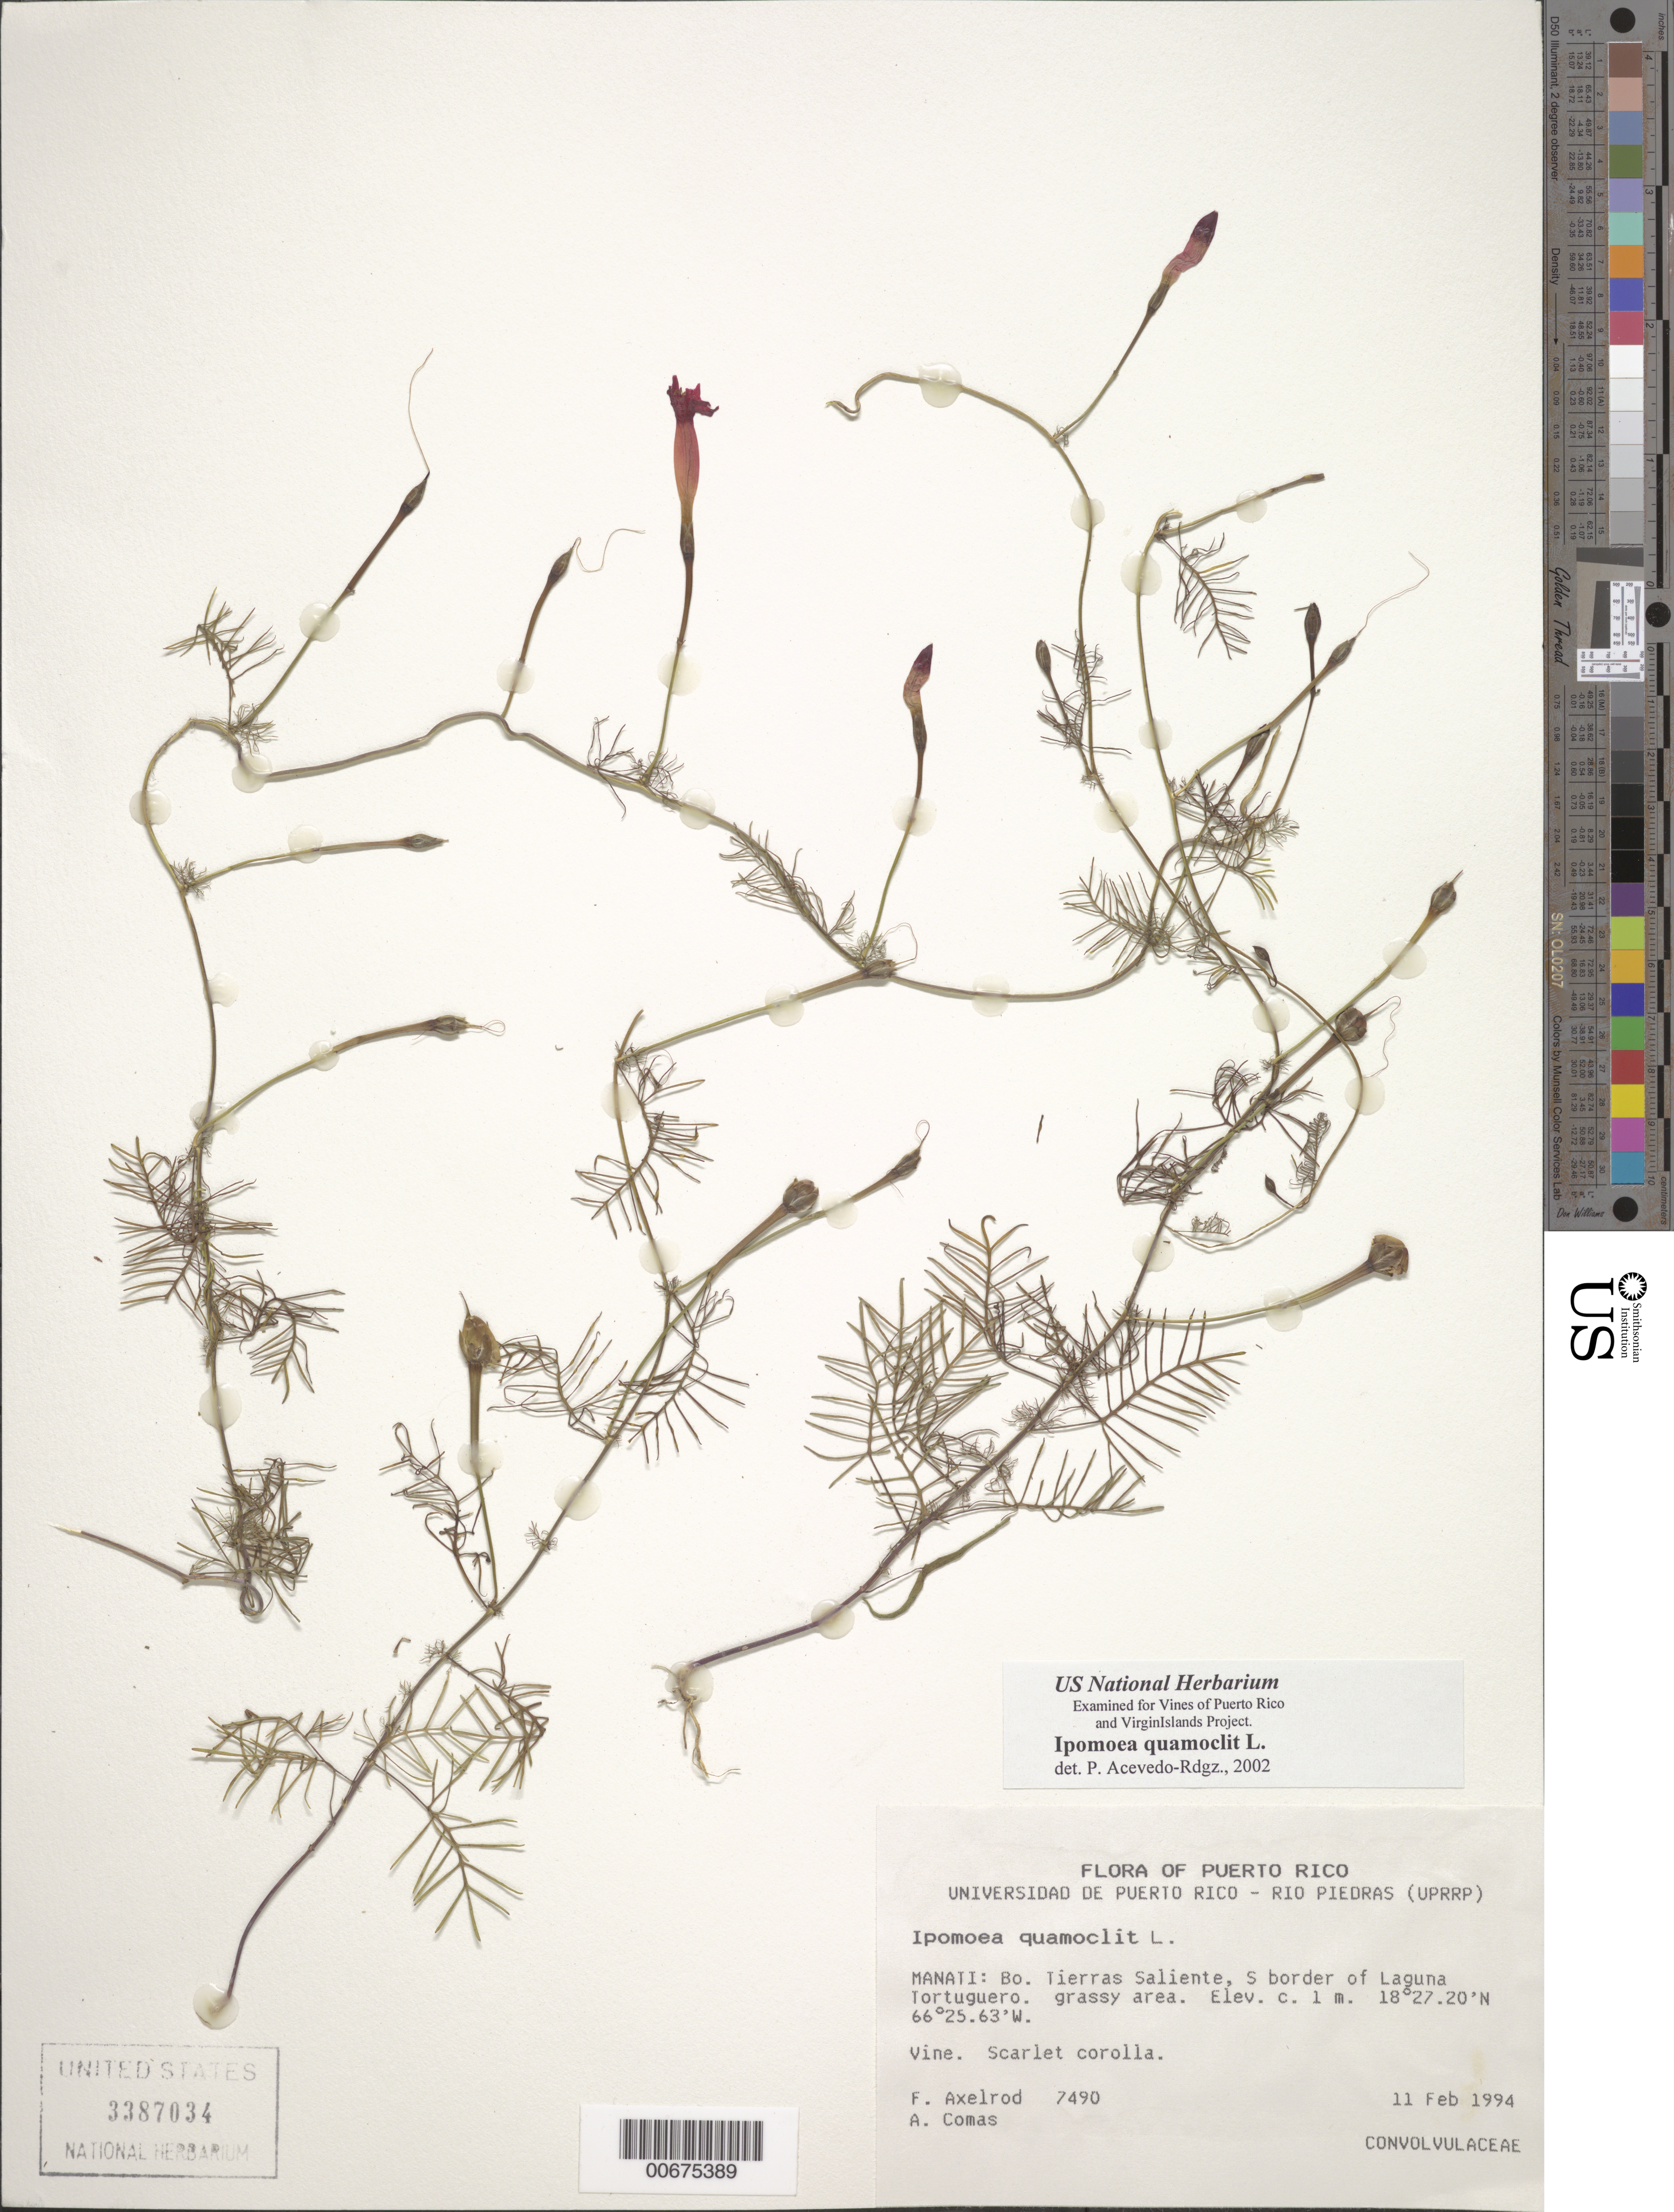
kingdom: Plantae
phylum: Tracheophyta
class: Magnoliopsida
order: Solanales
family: Convolvulaceae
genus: Ipomoea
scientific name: Ipomoea quamoclit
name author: L.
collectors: F. Axelrod & A. Comas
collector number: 7490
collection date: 1994-02-11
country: Puerto Rico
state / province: Manati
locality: Manati: Bo. Tierras Saliente, S border of Laguna Tortuguero, grassy area.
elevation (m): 1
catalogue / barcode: US 3387034